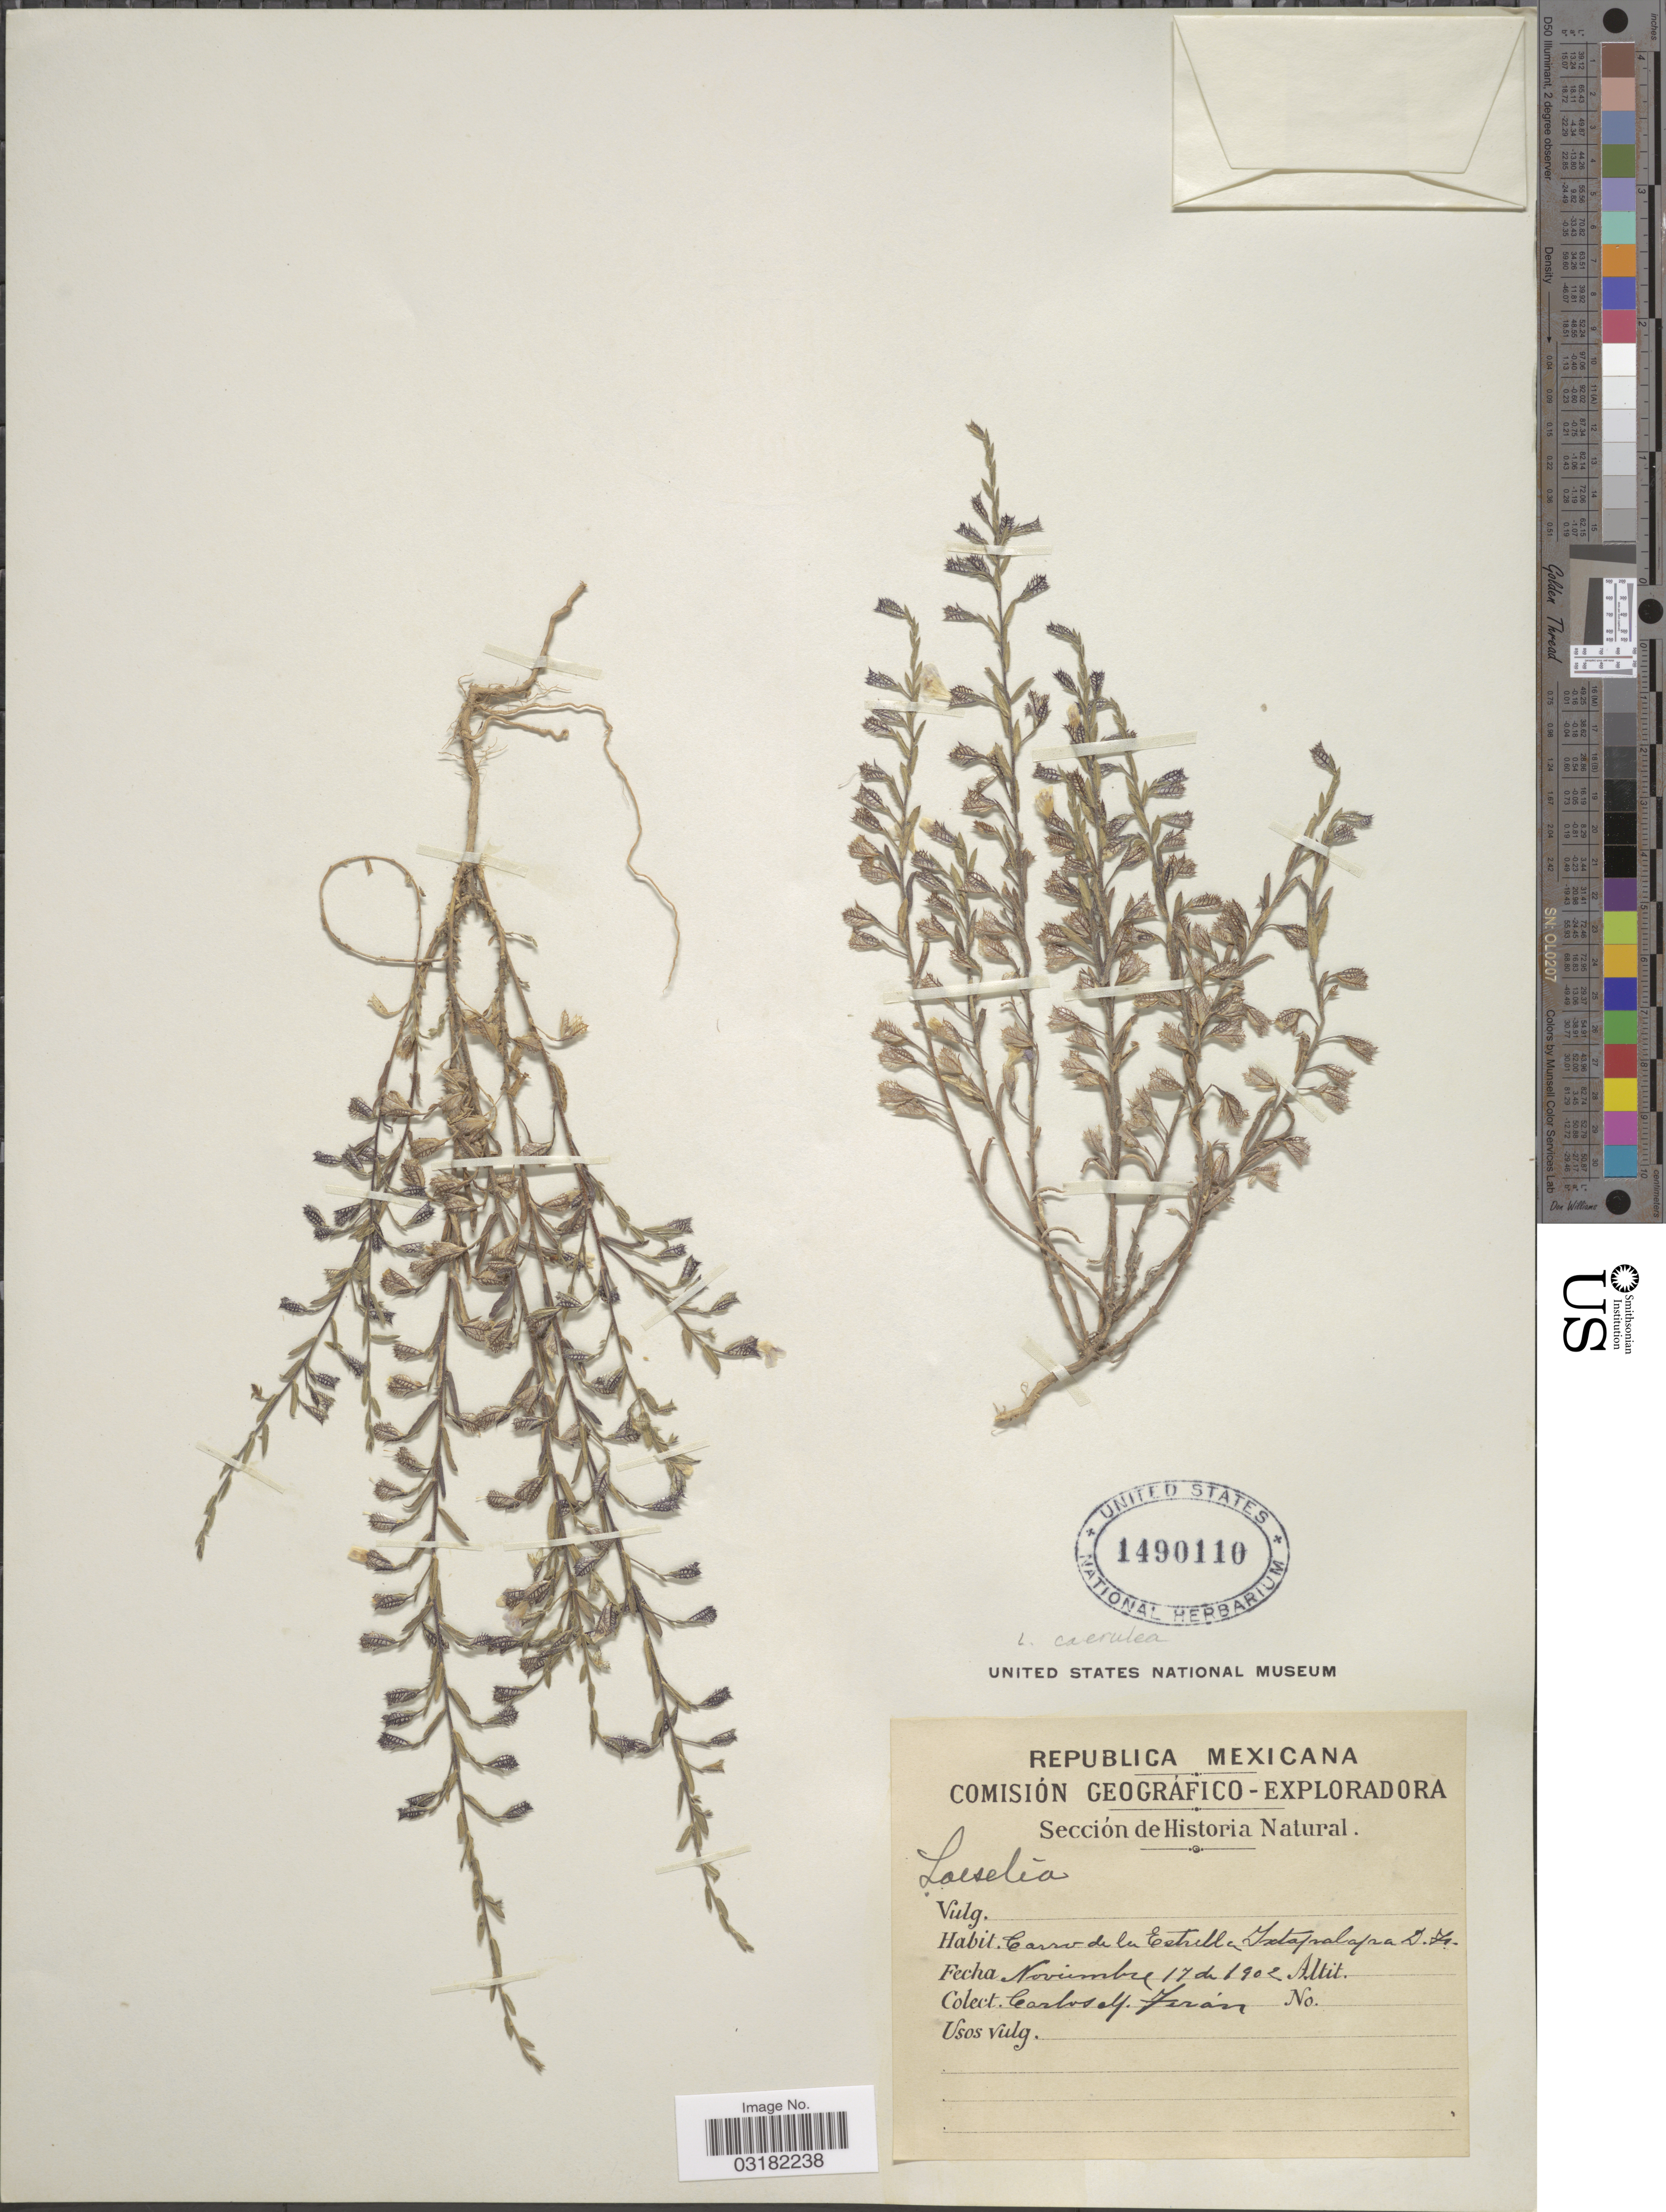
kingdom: Plantae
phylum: Tracheophyta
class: Magnoliopsida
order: Ericales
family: Polemoniaceae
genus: Loeselia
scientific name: Loeselia caerulea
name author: (Cav.) G. Don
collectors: C. Terán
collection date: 1902-11-17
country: Mexico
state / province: Distrito Federal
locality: Cerro de la Estrella Ixtapalapa.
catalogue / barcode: US 1490110